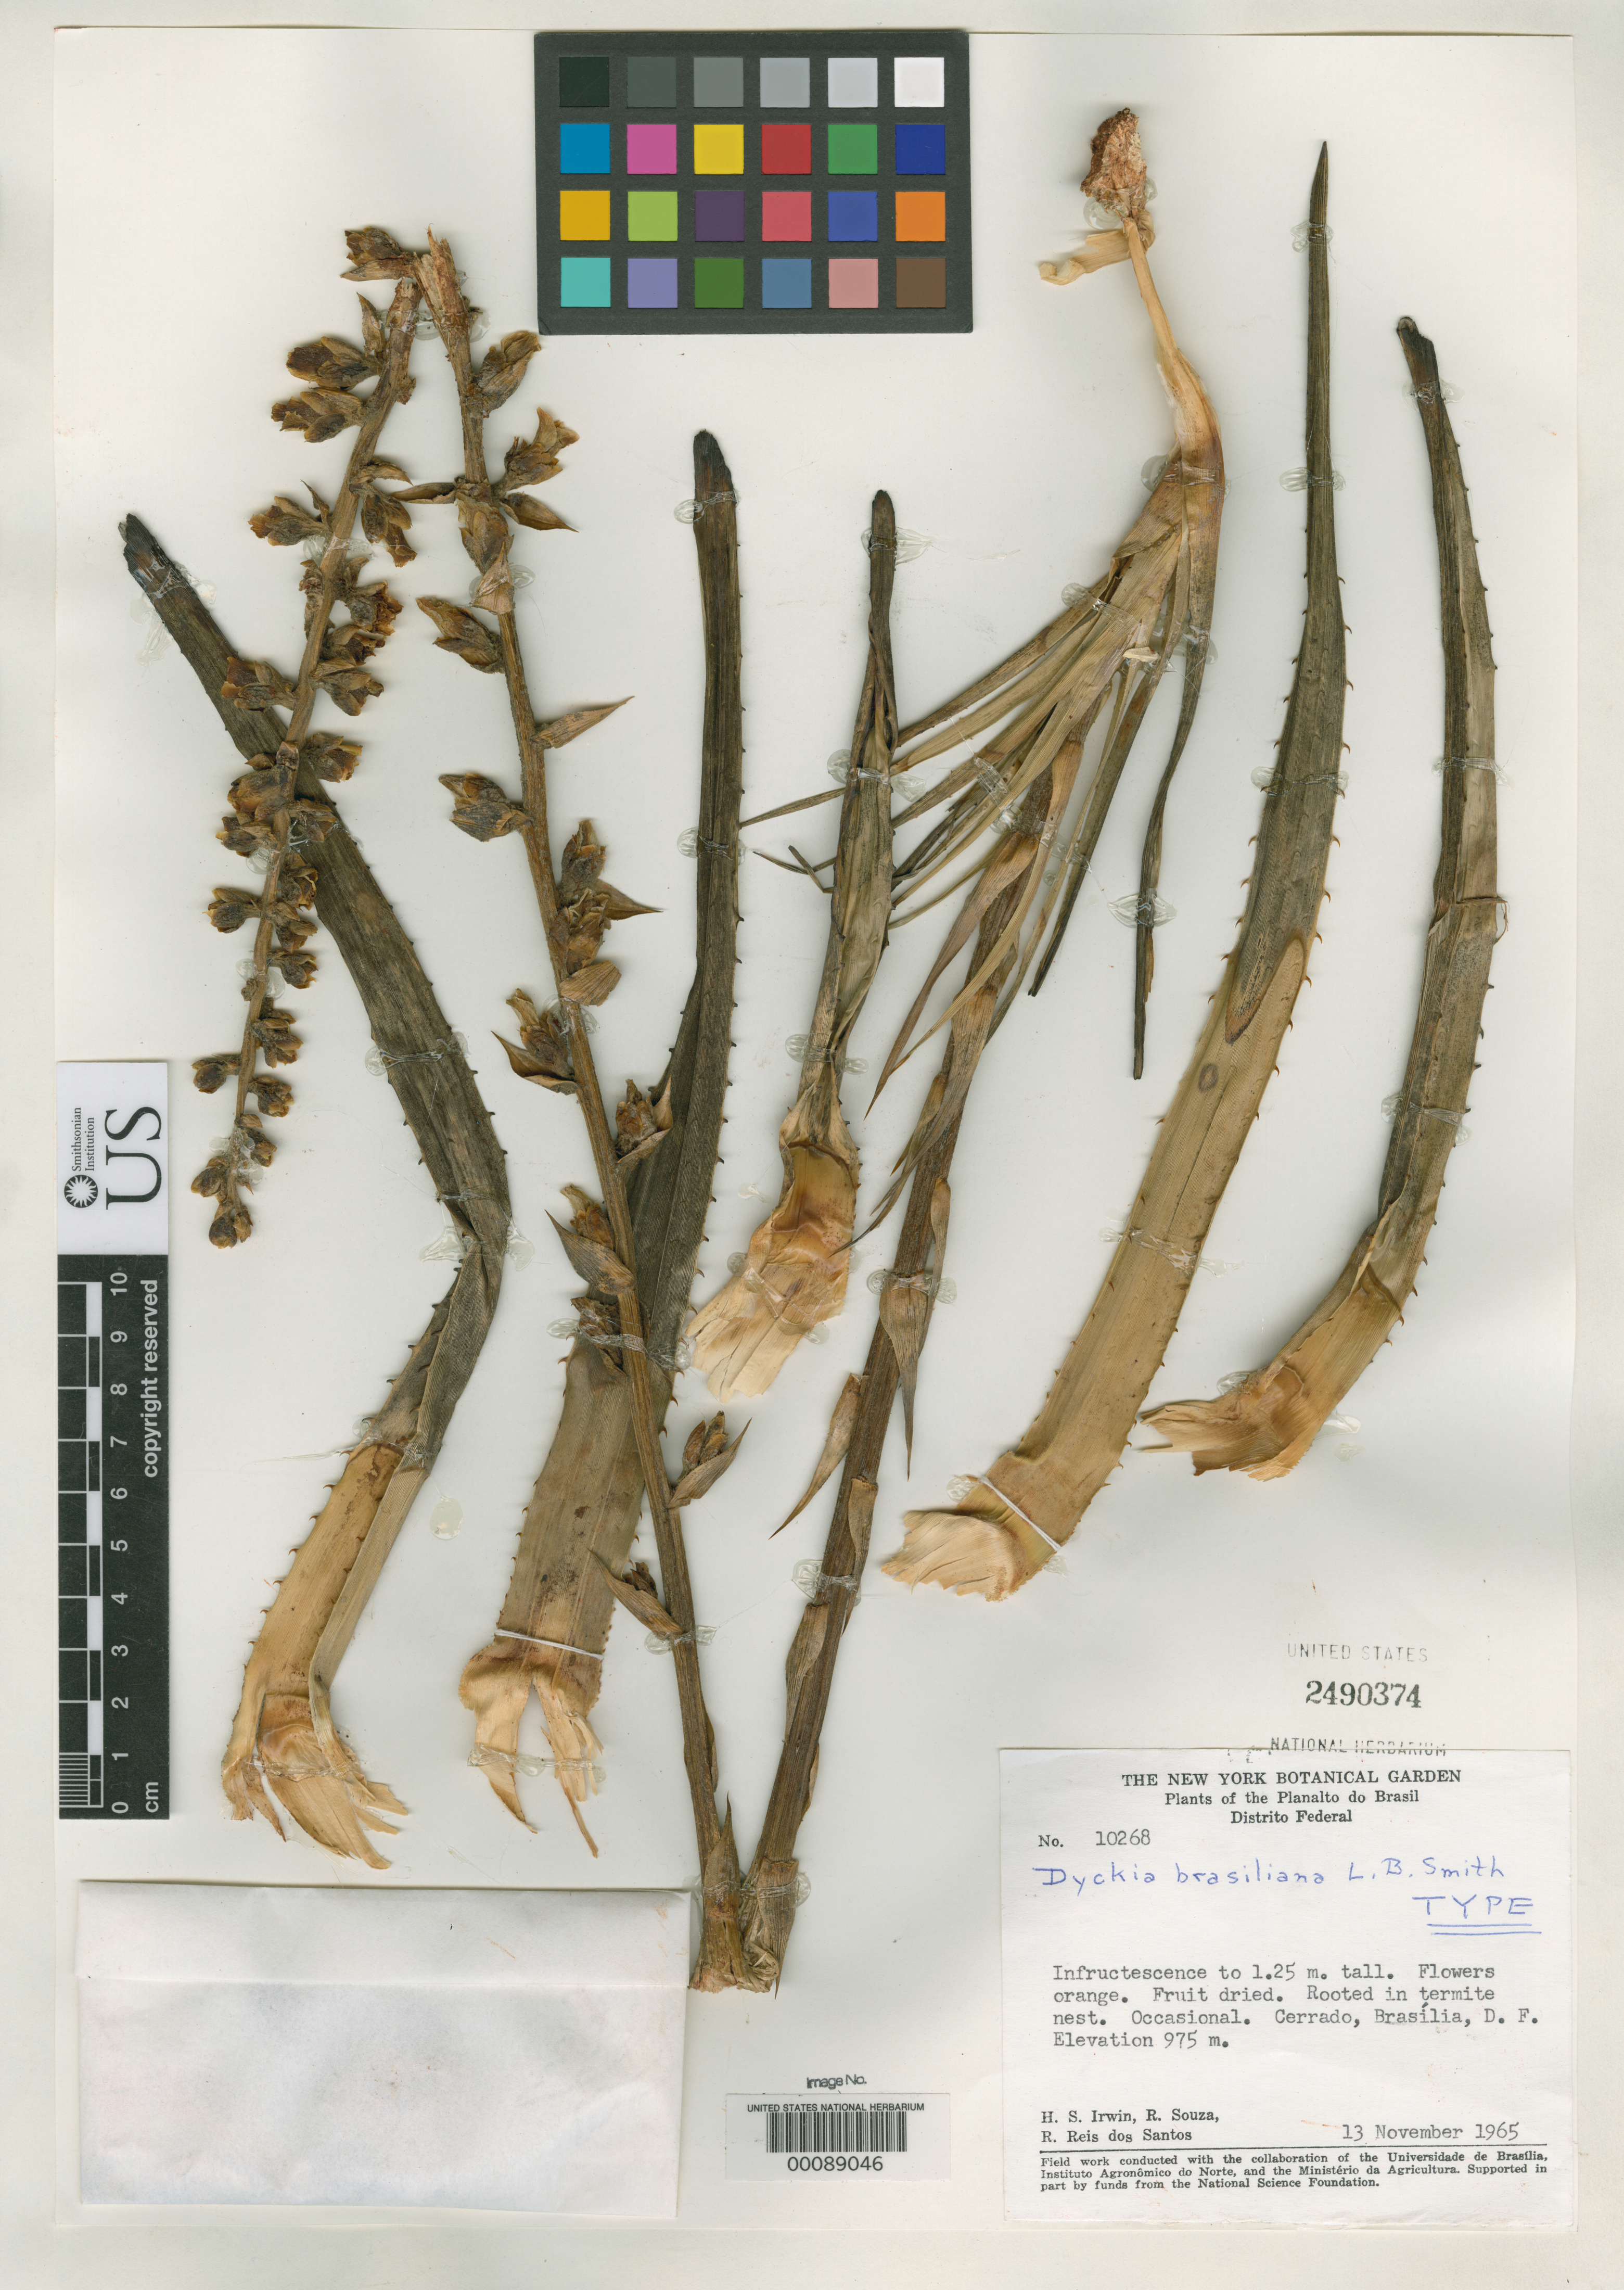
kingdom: Plantae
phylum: Tracheophyta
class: Liliopsida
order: Poales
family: Bromeliaceae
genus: Dyckia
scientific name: Dyckia brasiliana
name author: L.B. Sm.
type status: Holotype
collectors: H. Irwin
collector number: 10268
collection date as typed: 13 Nov 1965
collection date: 1965-11-13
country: Brazil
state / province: Distrito Federal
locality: Cerrado, Brasilia.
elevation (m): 975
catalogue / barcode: US 2490374